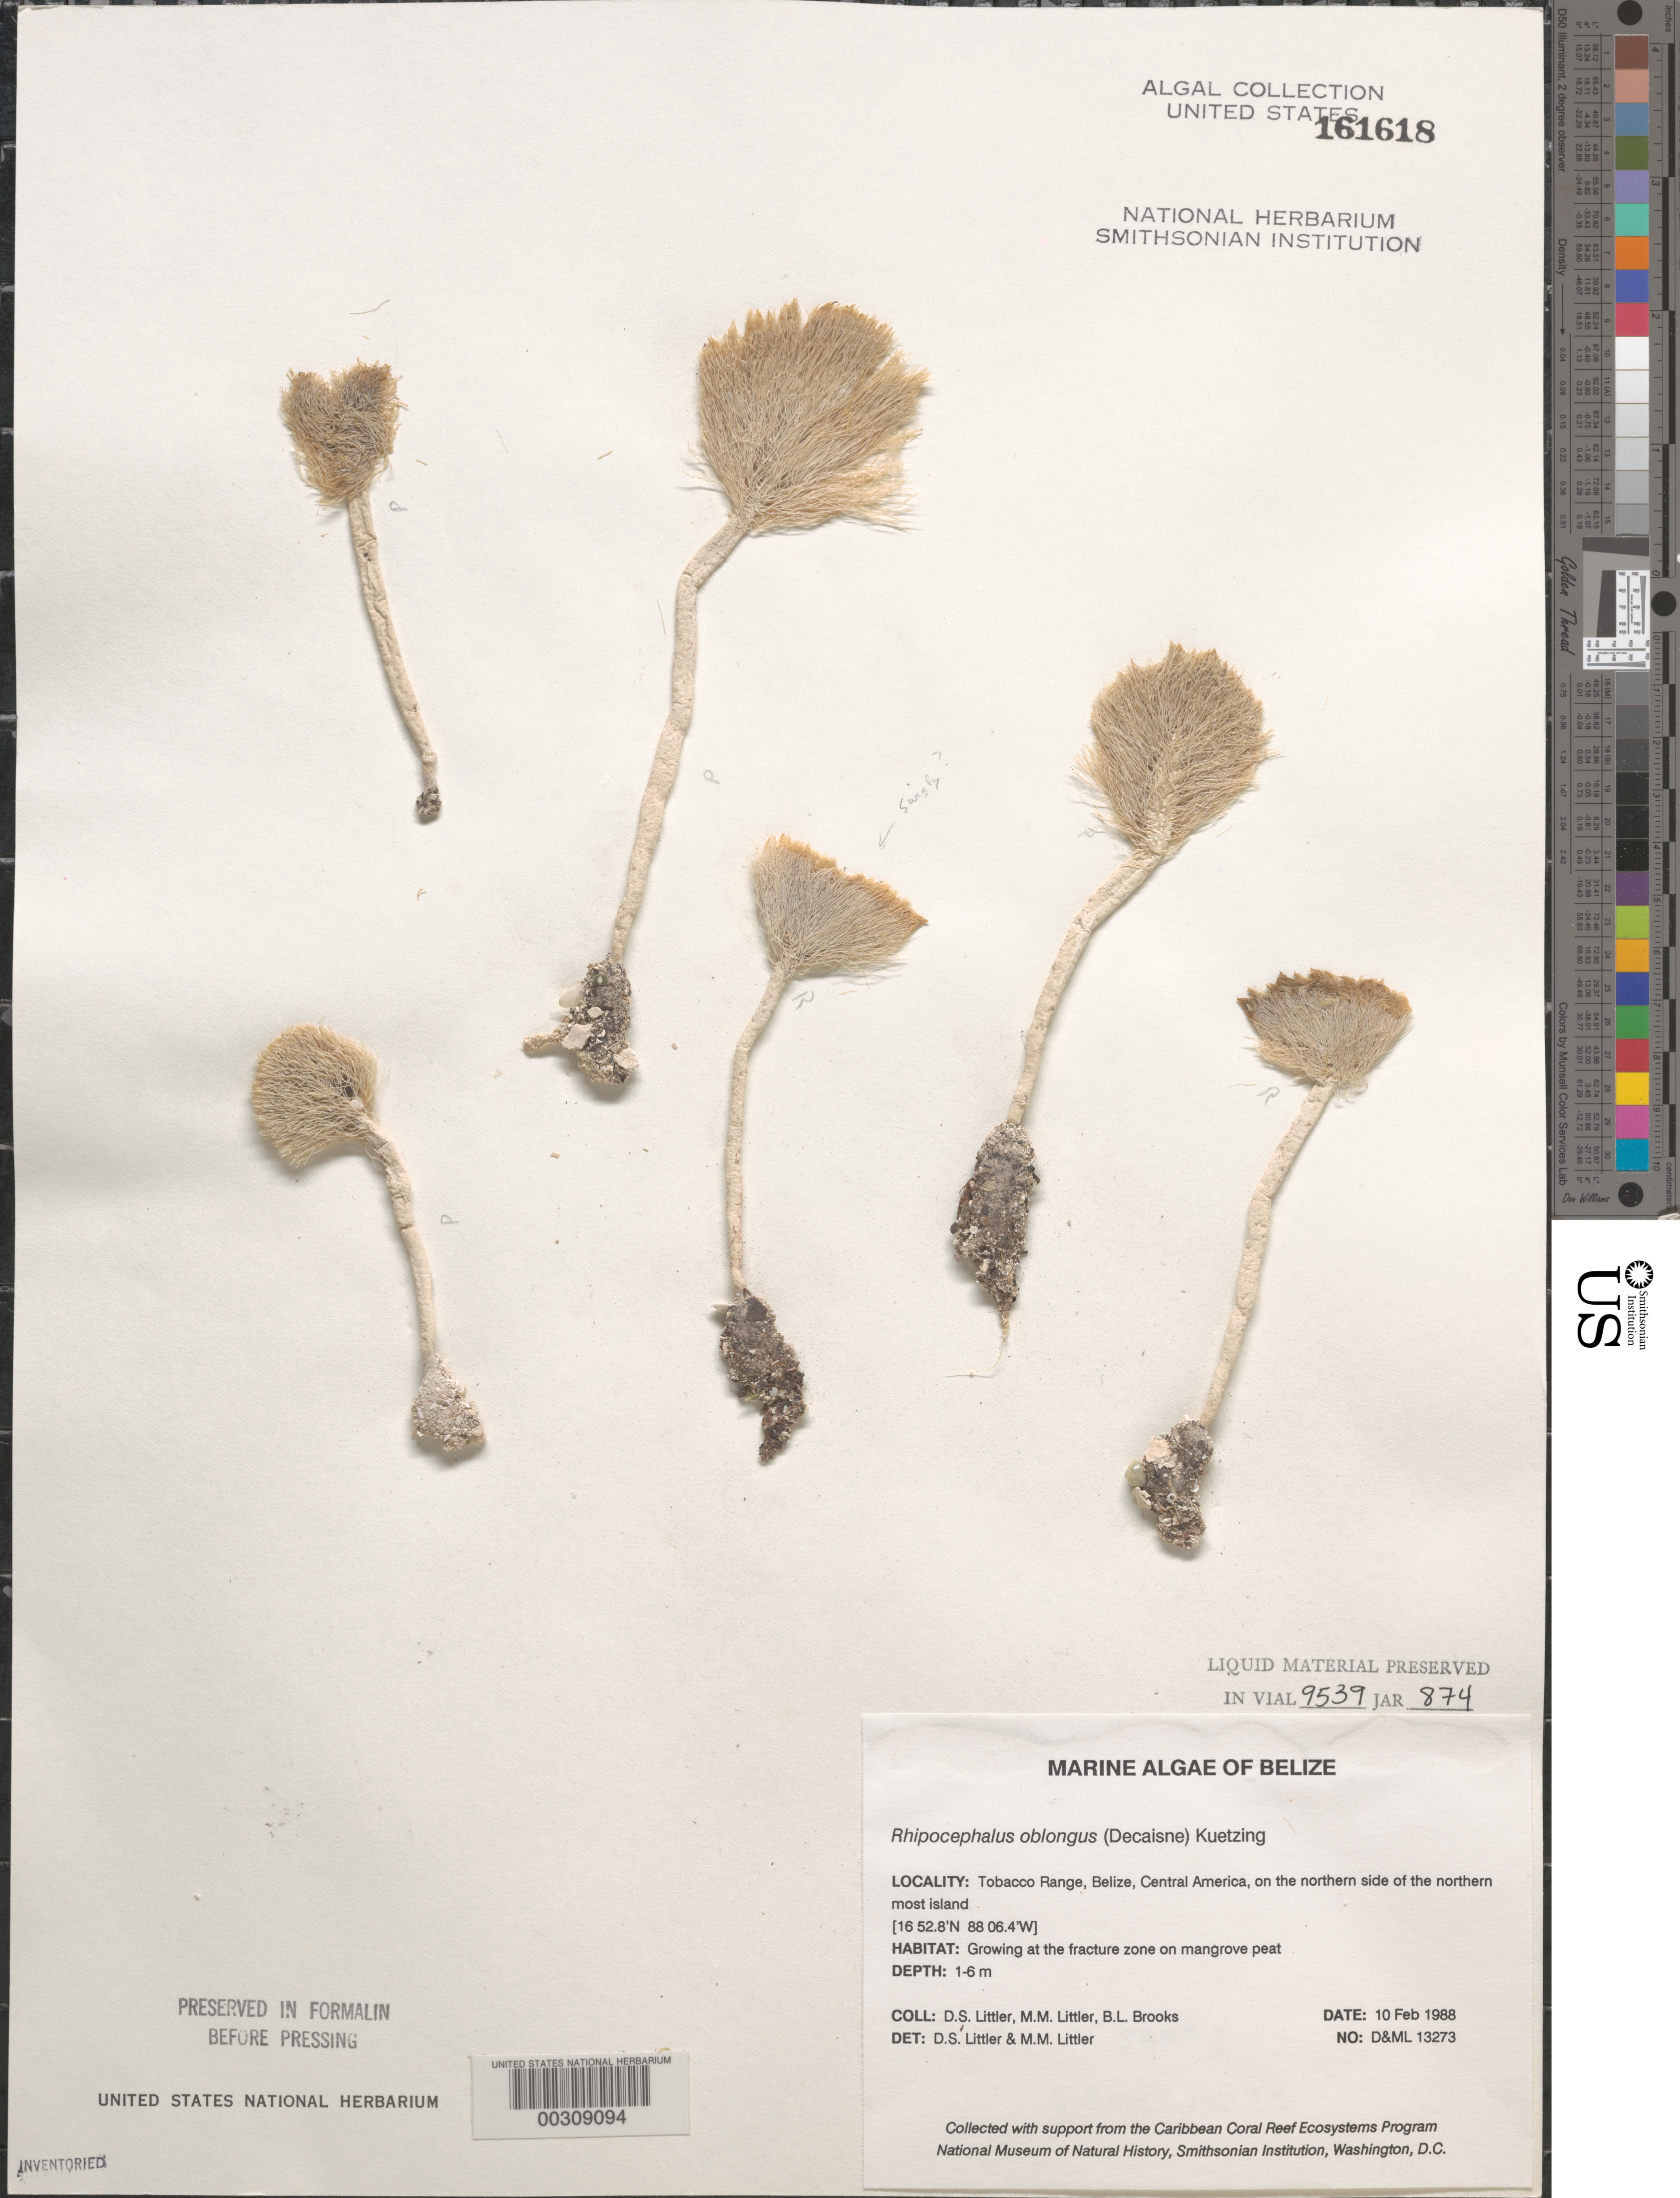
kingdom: Plantae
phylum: Chlorophyta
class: Ulvophyceae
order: Bryopsidales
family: Udoteaceae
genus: Rhipocephalus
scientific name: Rhipocephalus oblongus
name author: (Decne.) Kütz.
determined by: Littler, D. S.; Littler, M. M.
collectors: D. S. Littler, M. M. Littler & B. Brooks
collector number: D&ML 13273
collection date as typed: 10 Feb 1988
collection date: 1988-02-10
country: Belize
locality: Tobacco Range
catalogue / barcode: US 161618